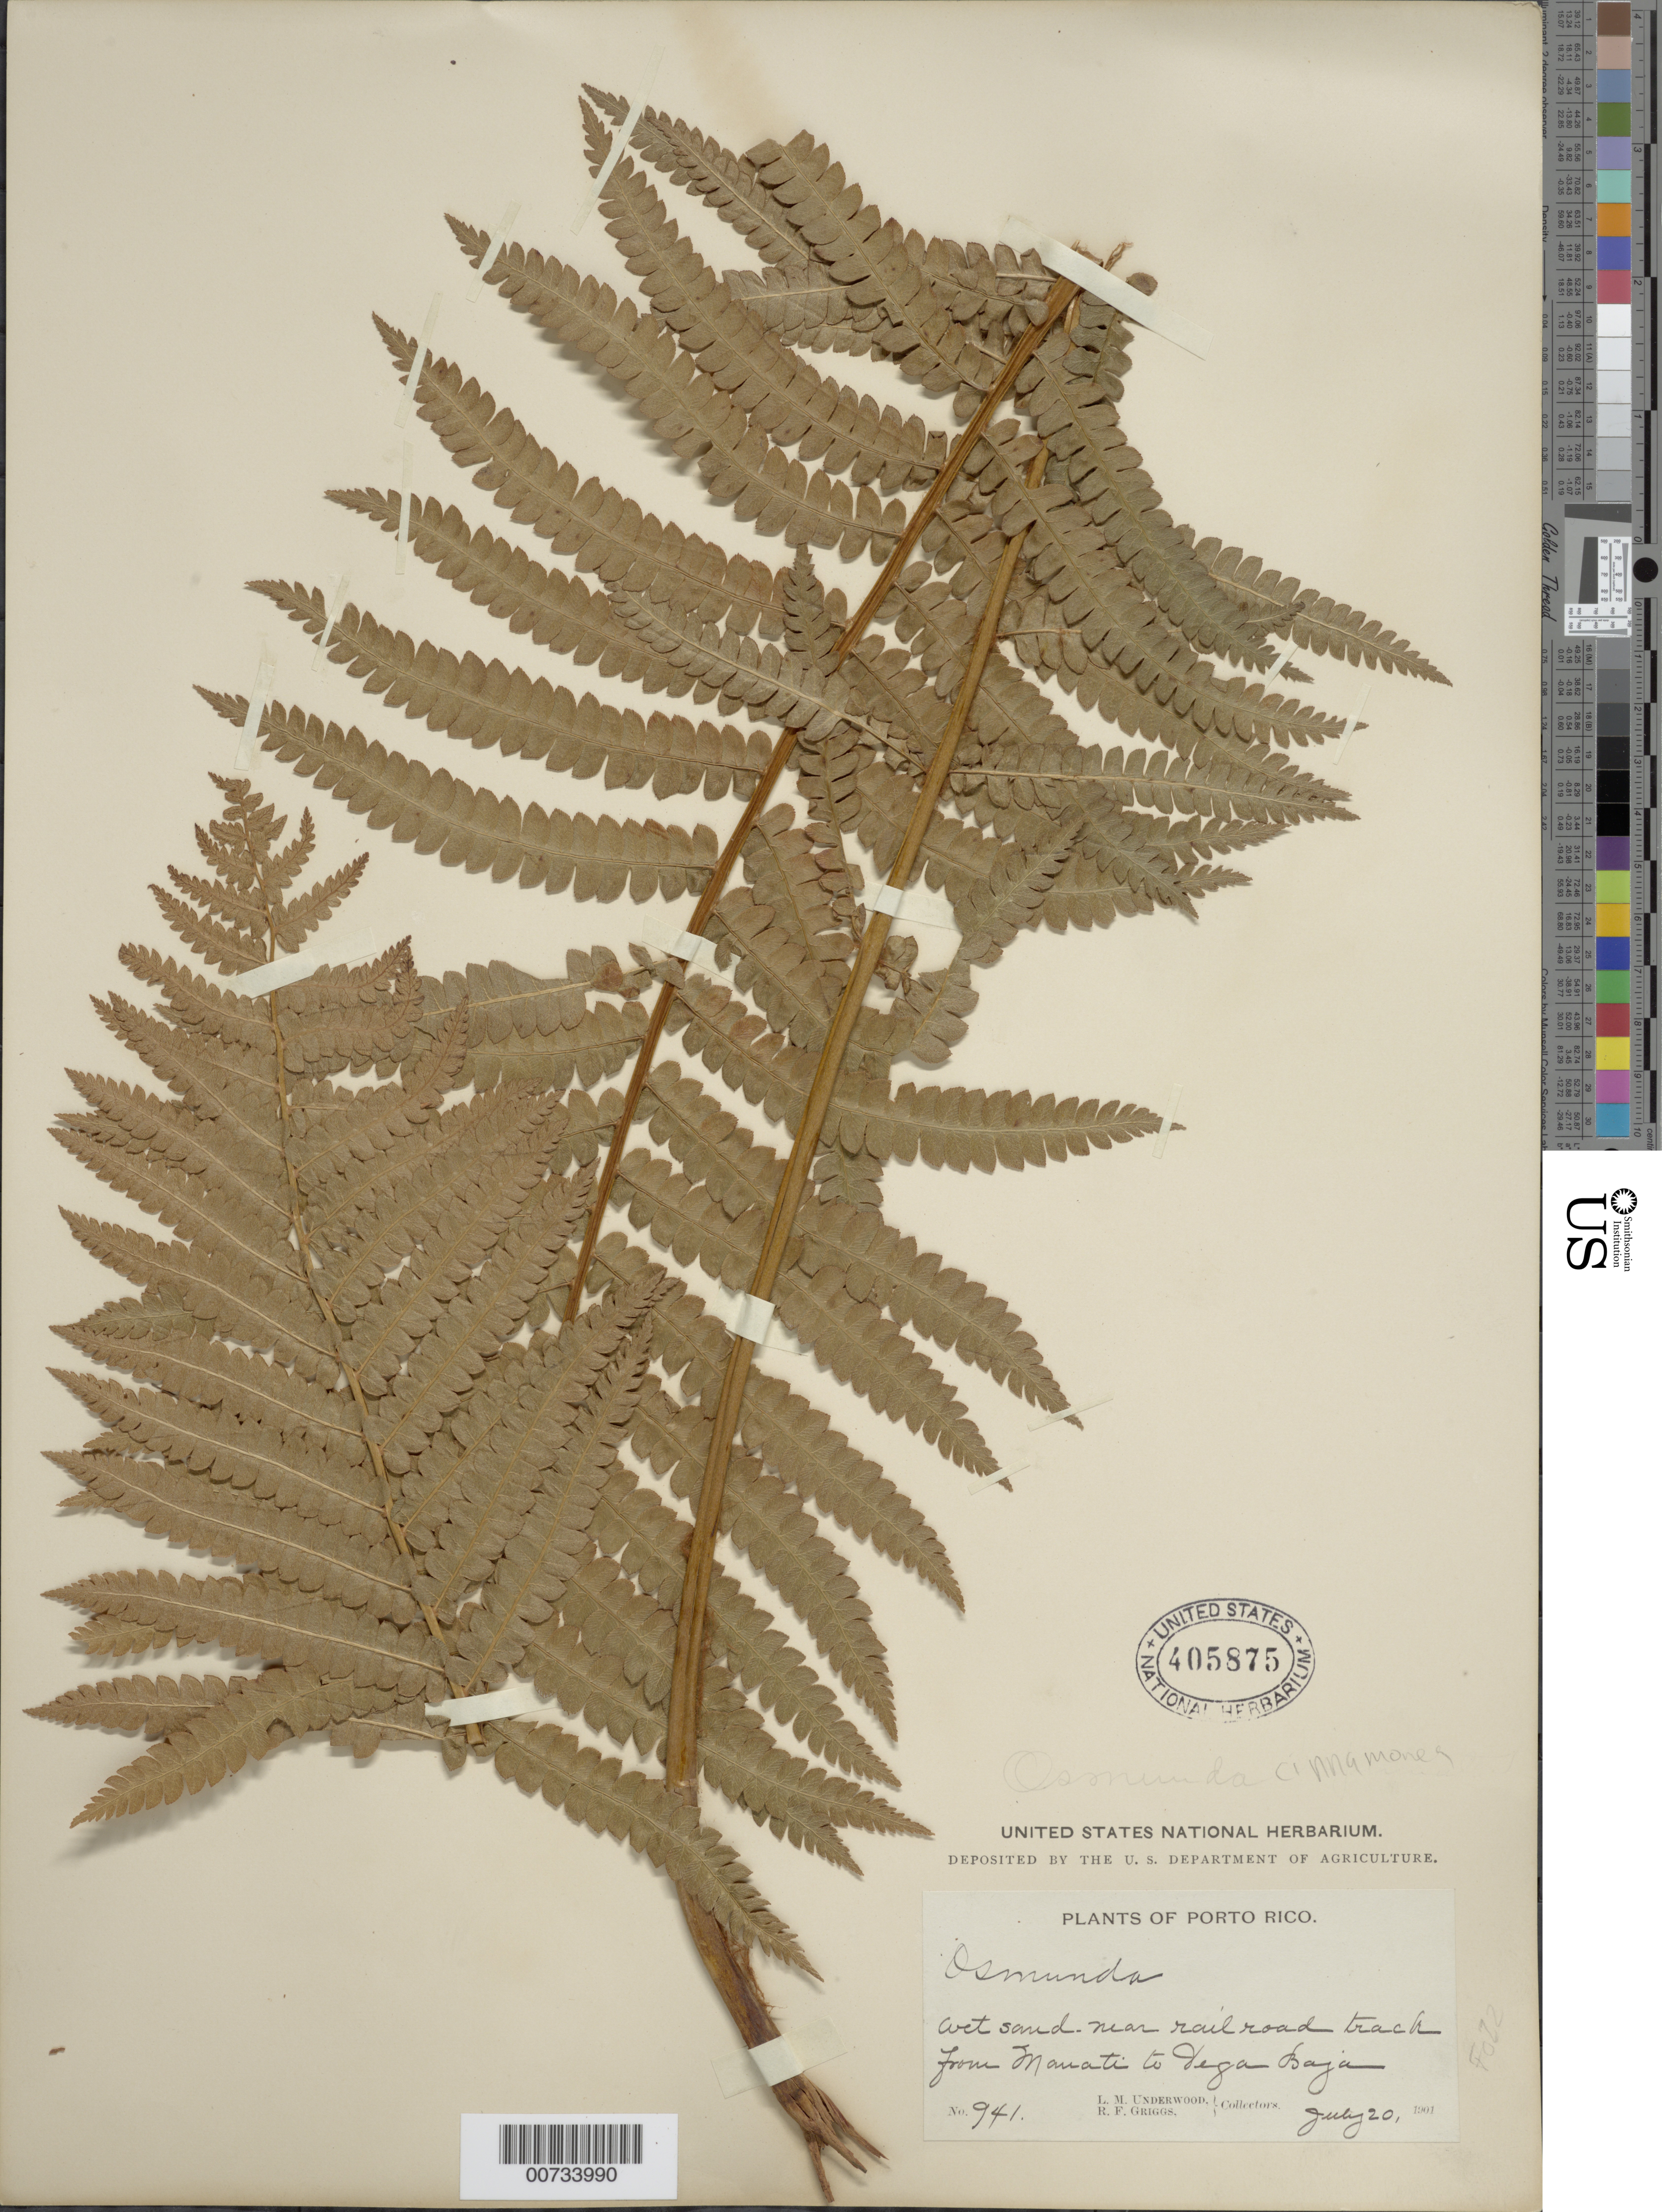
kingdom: Plantae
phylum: Tracheophyta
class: Polypodiopsida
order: Osmundales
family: Osmundaceae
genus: Osmundastrum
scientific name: Osmundastrum cinnamomeum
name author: (L.) C. Presl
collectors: L. M. Underwood & R. F. Griggs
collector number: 941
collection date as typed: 20 Jul 1901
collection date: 1901-07-20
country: Puerto Rico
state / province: Vega Baja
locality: Manati to Vega Baja, Railroad Track from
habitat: Wet Sand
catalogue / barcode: US 405875